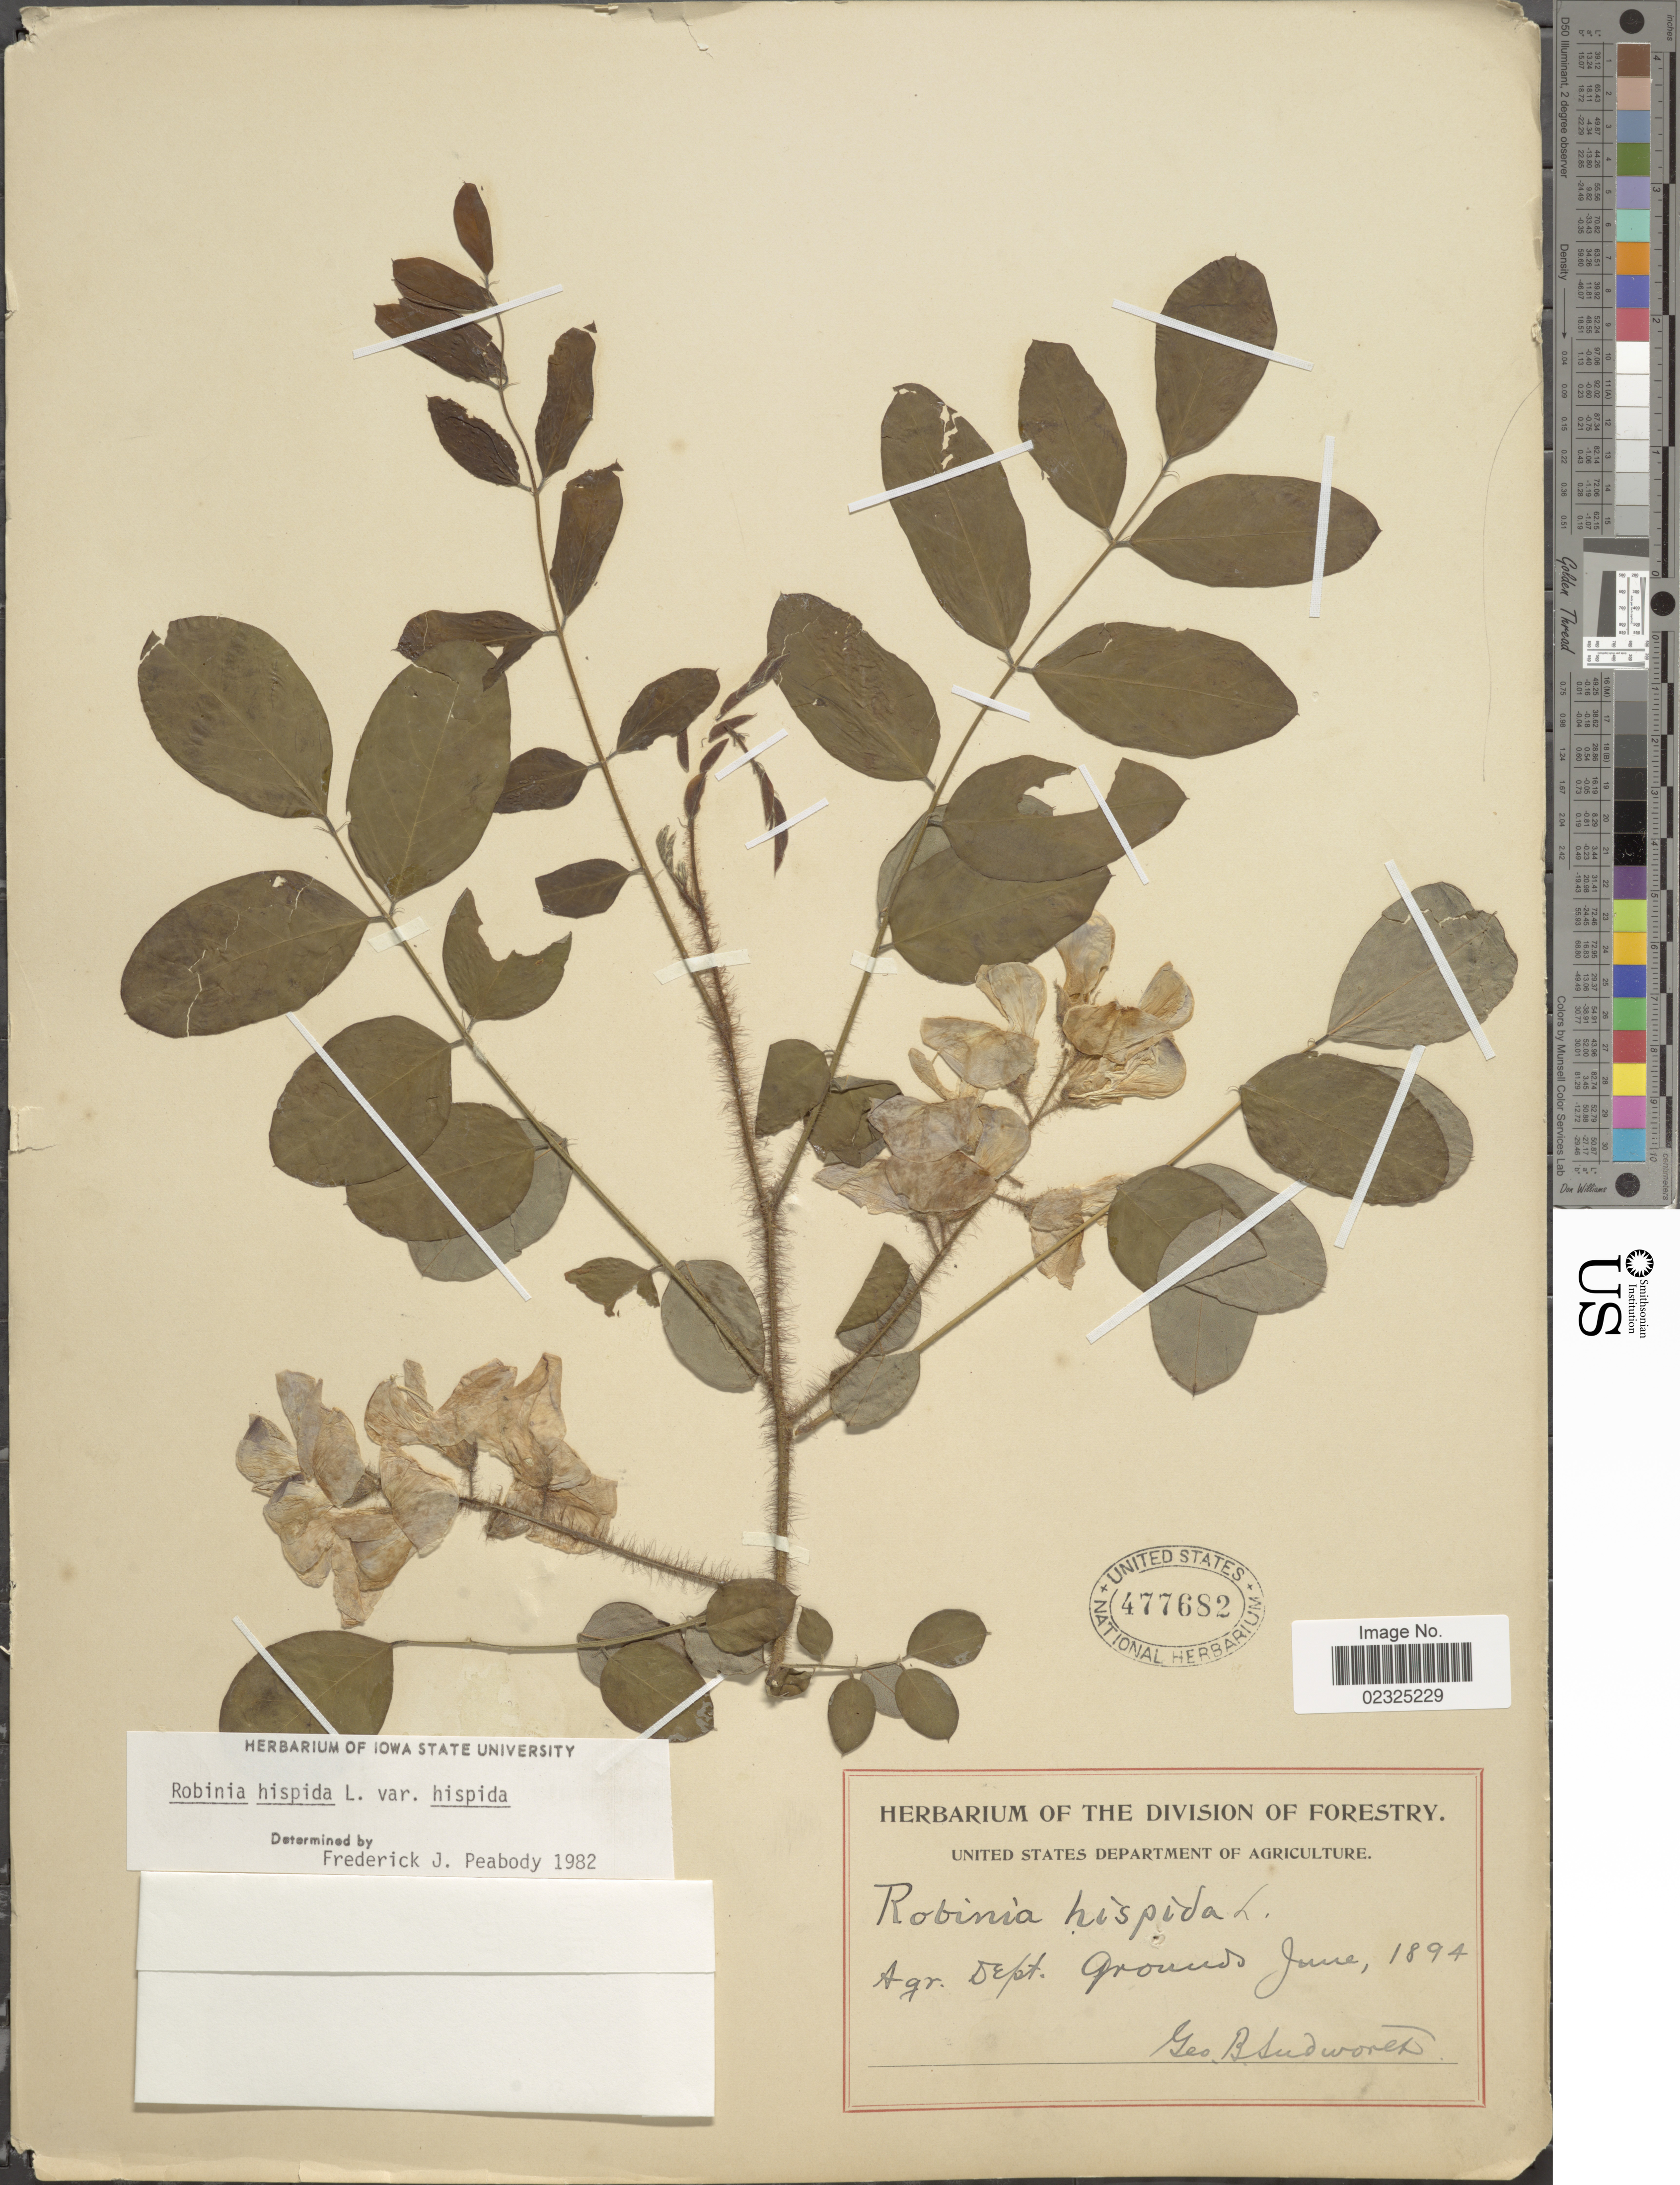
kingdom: Plantae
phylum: Tracheophyta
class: Magnoliopsida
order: Fabales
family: Fabaceae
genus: Robinia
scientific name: Robinia hispida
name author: L.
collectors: G. B. Sudworth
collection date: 1894-06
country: United States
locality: Agr. Dept. ground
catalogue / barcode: US 477682